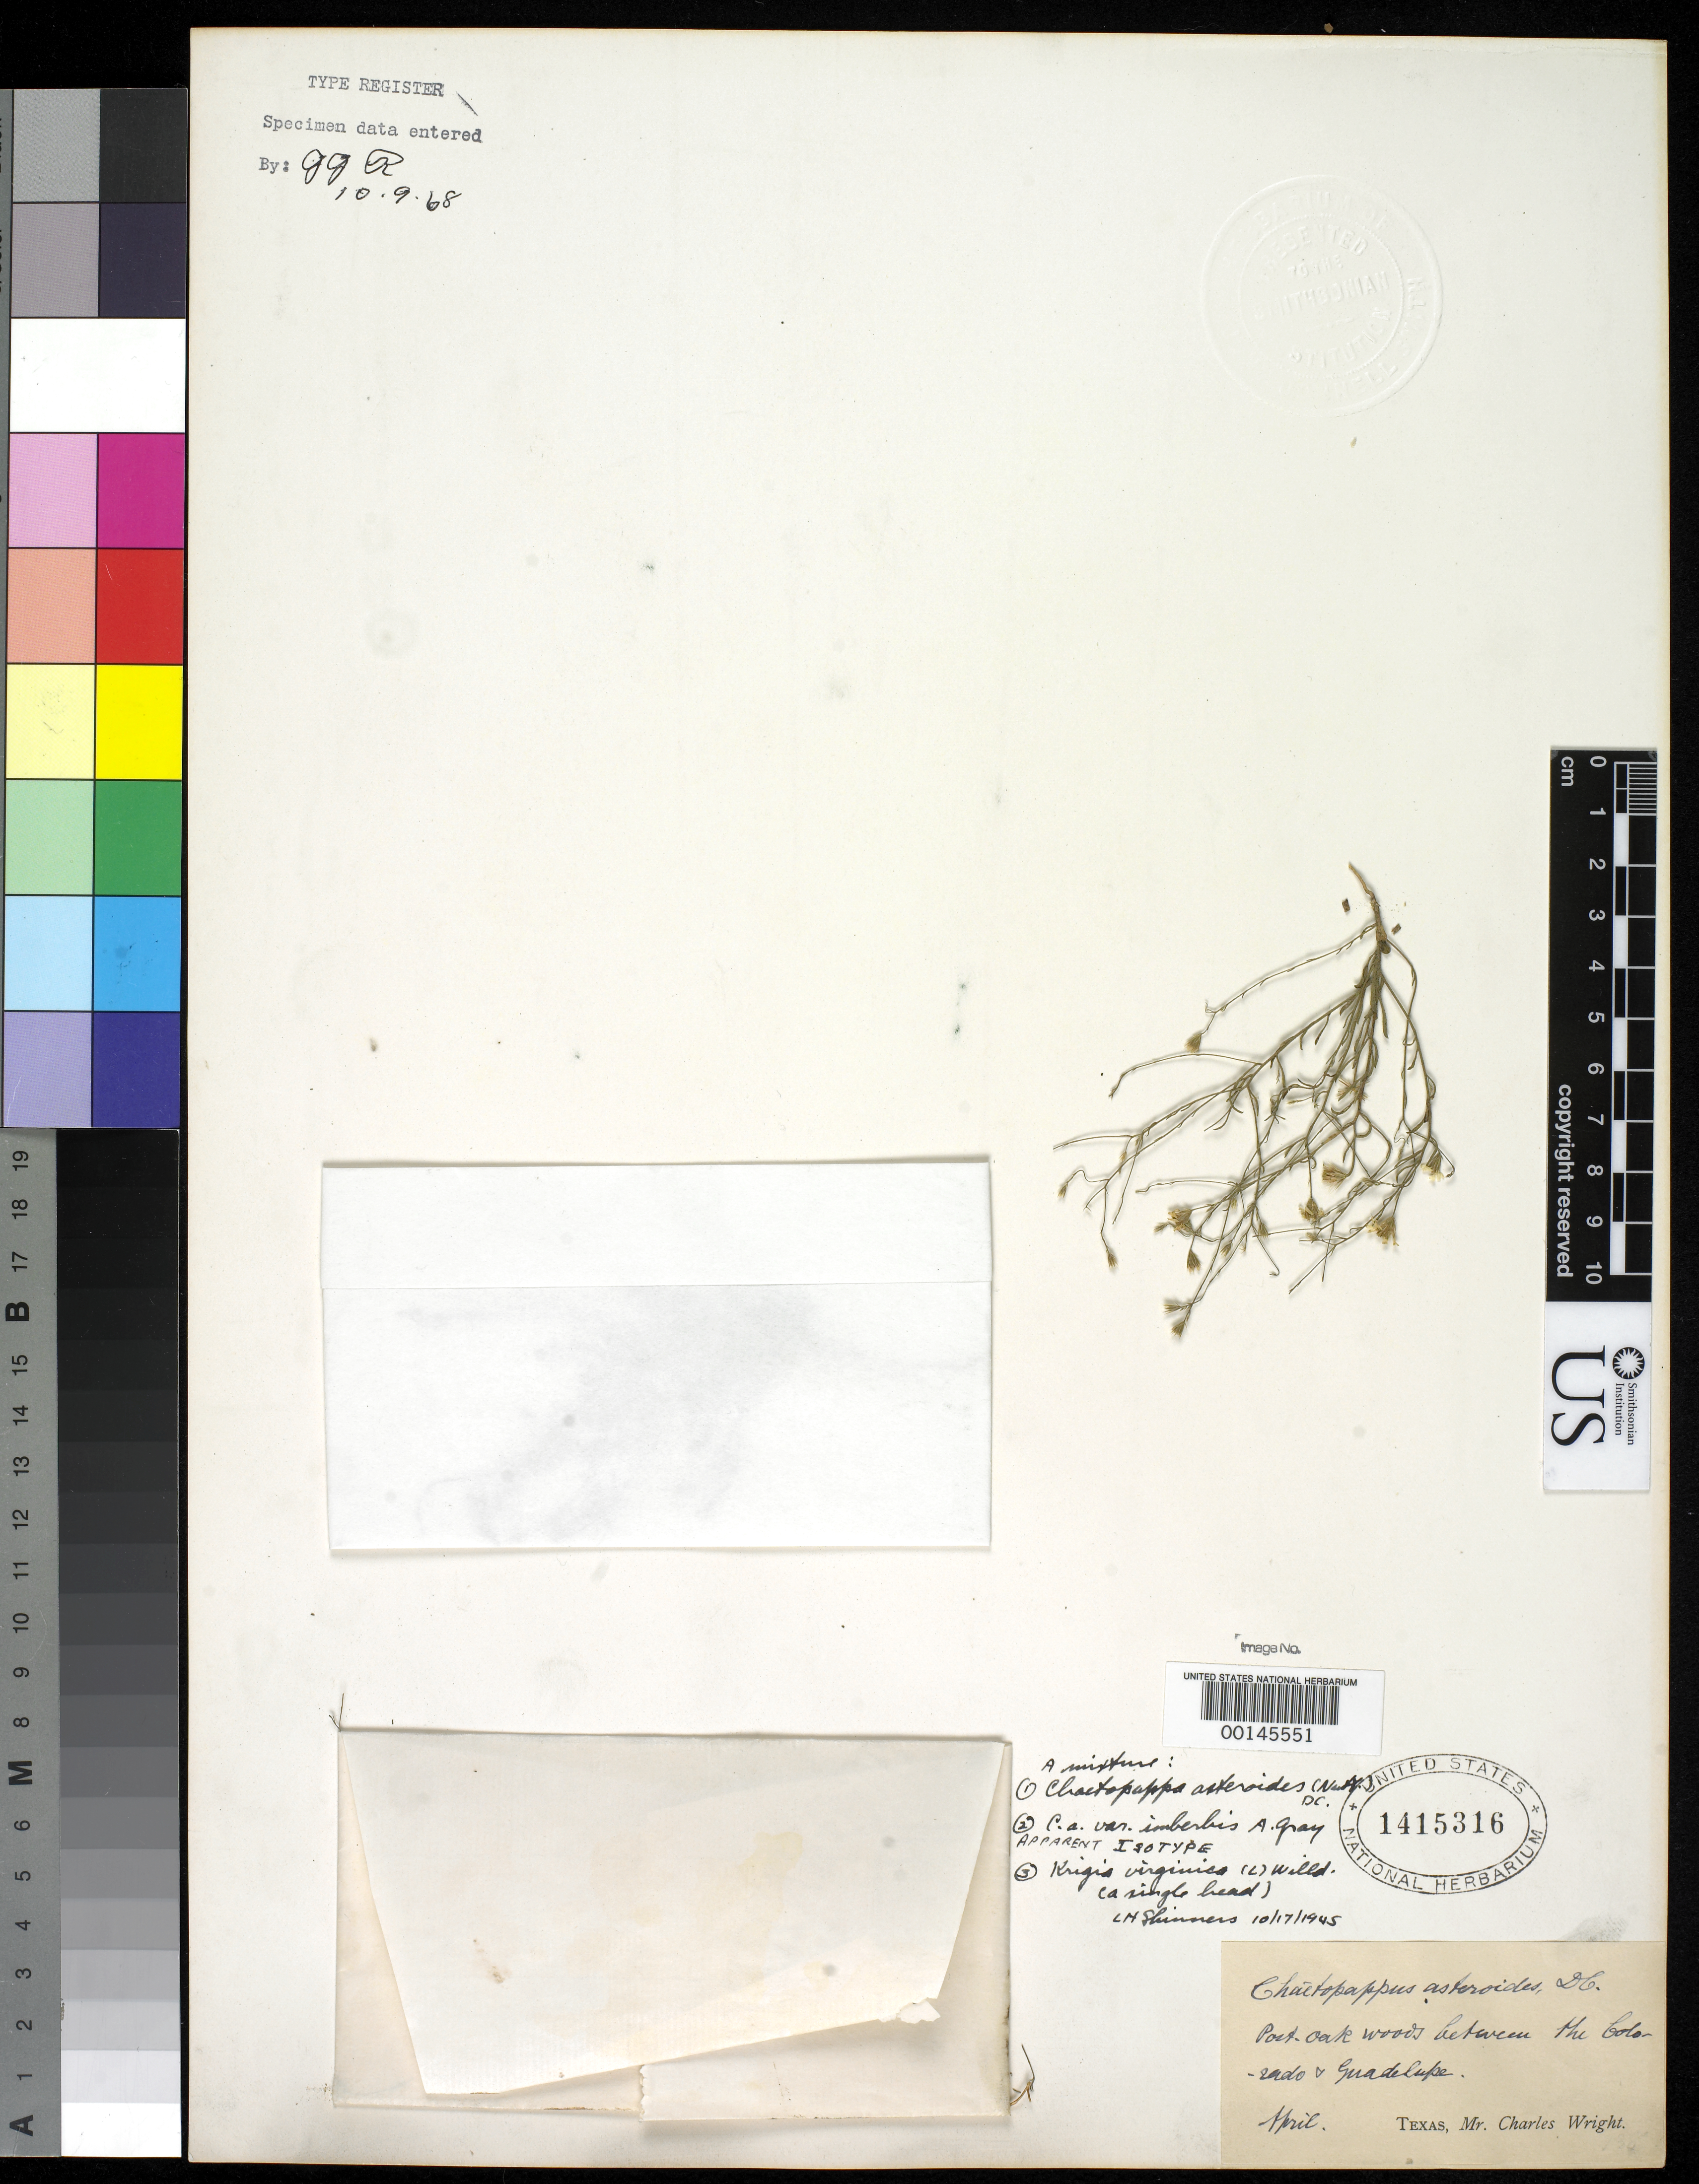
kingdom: Plantae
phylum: Tracheophyta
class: Magnoliopsida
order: Asterales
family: Asteraceae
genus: Chaetopappa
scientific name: Chaetopappa asteroides var. imberbis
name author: A. Gray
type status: Isotype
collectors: C. Wright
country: United States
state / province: Texas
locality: Guadalupe.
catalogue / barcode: US 1415316